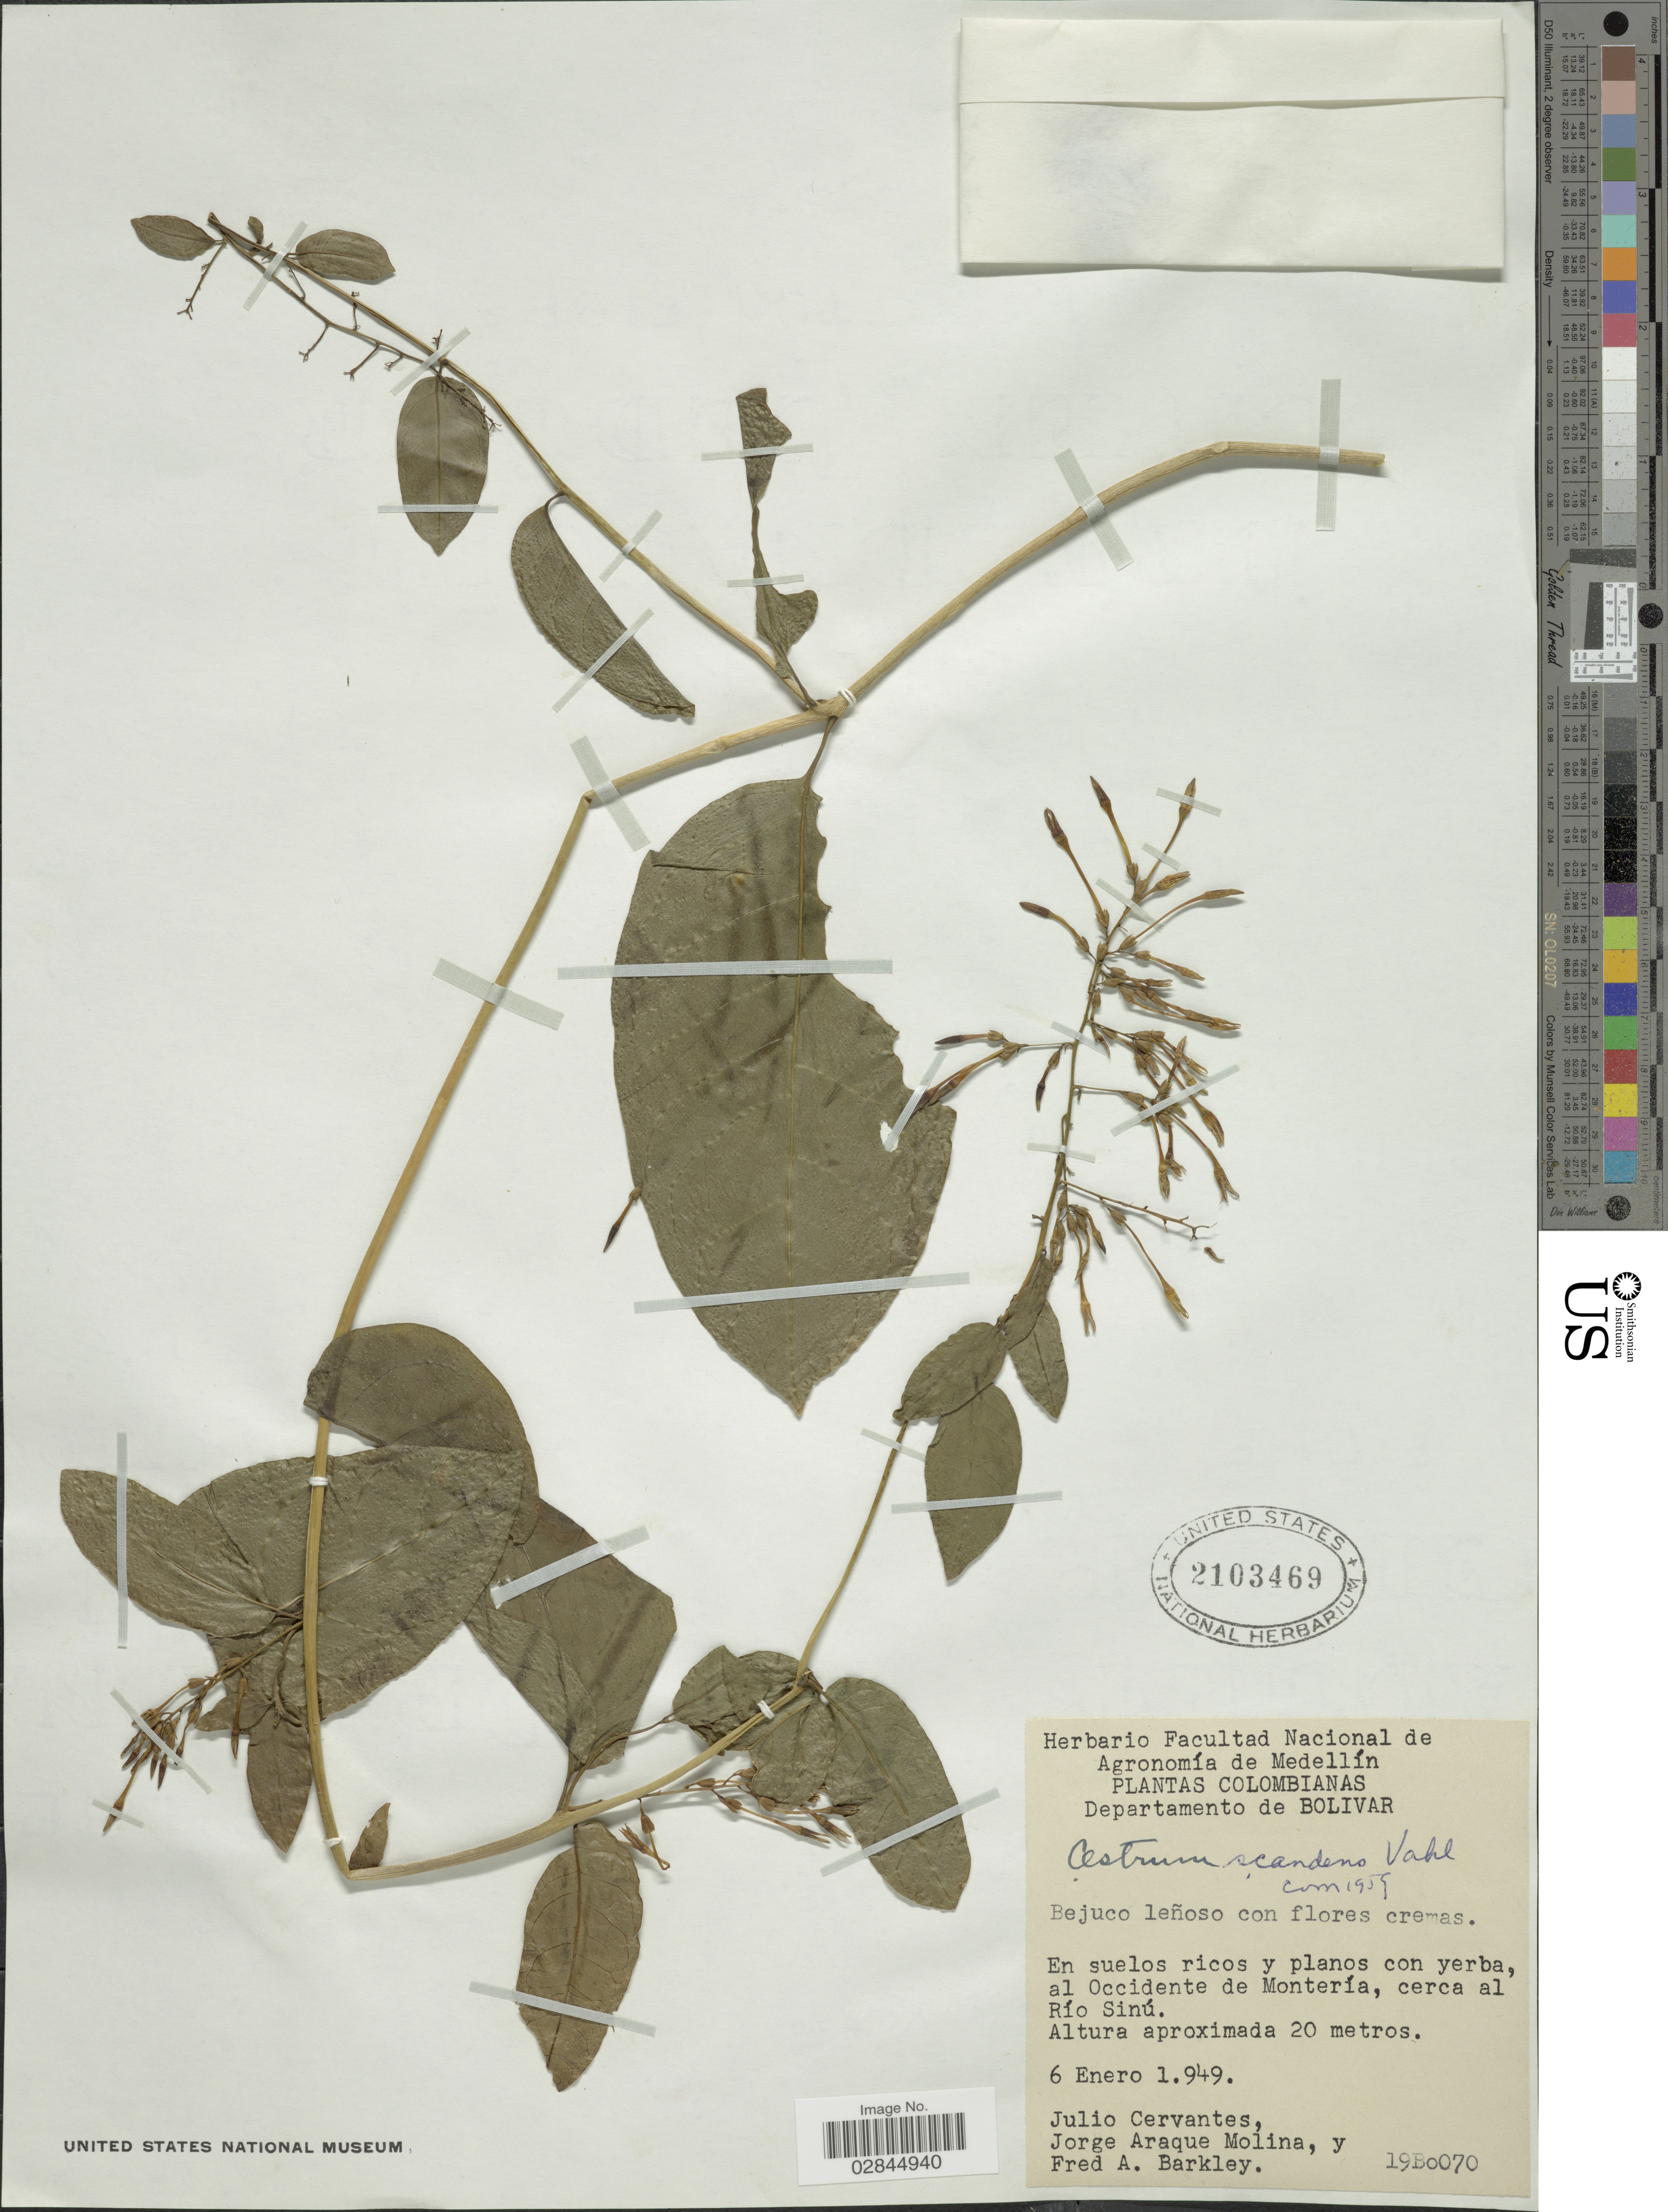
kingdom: Plantae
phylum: Tracheophyta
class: Magnoliopsida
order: Solanales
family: Solanaceae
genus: Cestrum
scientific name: Cestrum scandens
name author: Vahl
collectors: J. Cervantes, J. Araque Molina & F. A. Barkley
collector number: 19Bo070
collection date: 1949-01-06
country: Colombia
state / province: Bolívar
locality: Departamento de Bolivar. En suelos ricos y planos con yerba, al Occidente de Montería, cerca al Río Sinú.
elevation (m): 20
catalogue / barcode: US 2103469